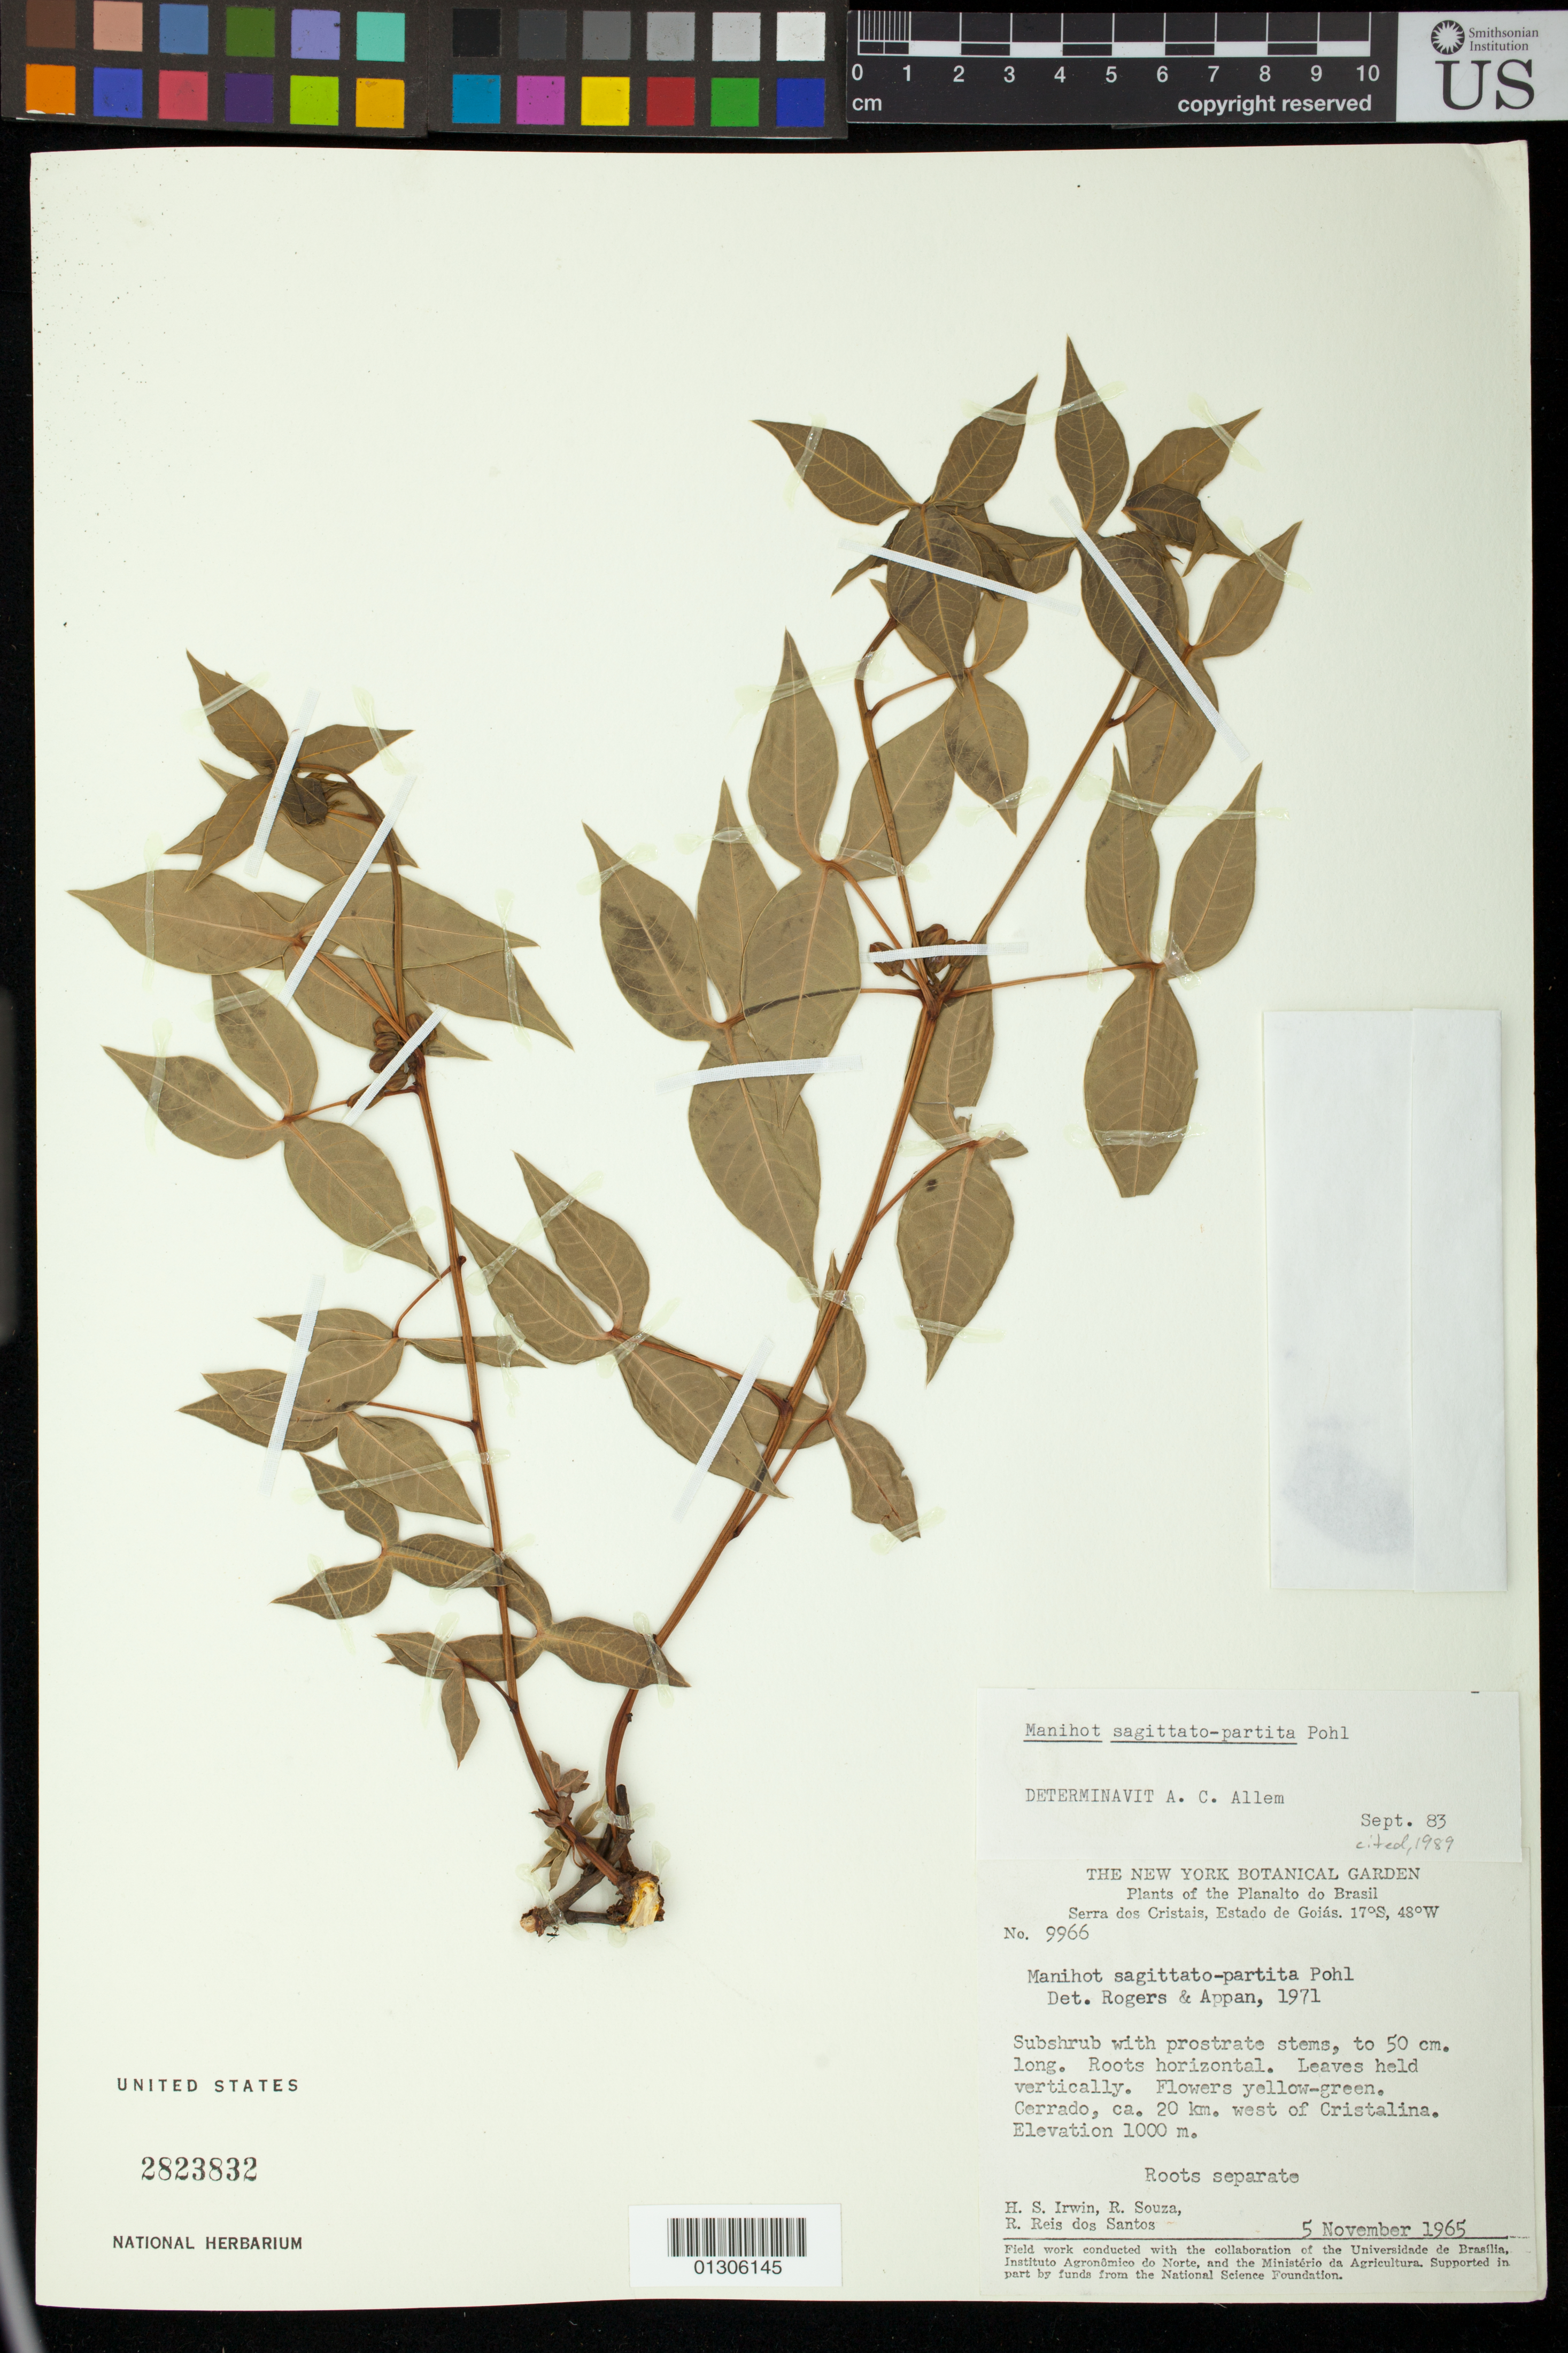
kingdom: Plantae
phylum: Tracheophyta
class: Magnoliopsida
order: Malpighiales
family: Euphorbiaceae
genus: Manihot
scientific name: Manihot sagittatopartita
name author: Pohl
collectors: H. Irwin, R. Souza & R. Reis dos Santos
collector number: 9966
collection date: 1965-05-11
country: Brazil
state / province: Goias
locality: ca. 20 km. west of Cristalina. Serra dos Cristais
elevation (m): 1000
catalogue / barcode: US 2823832